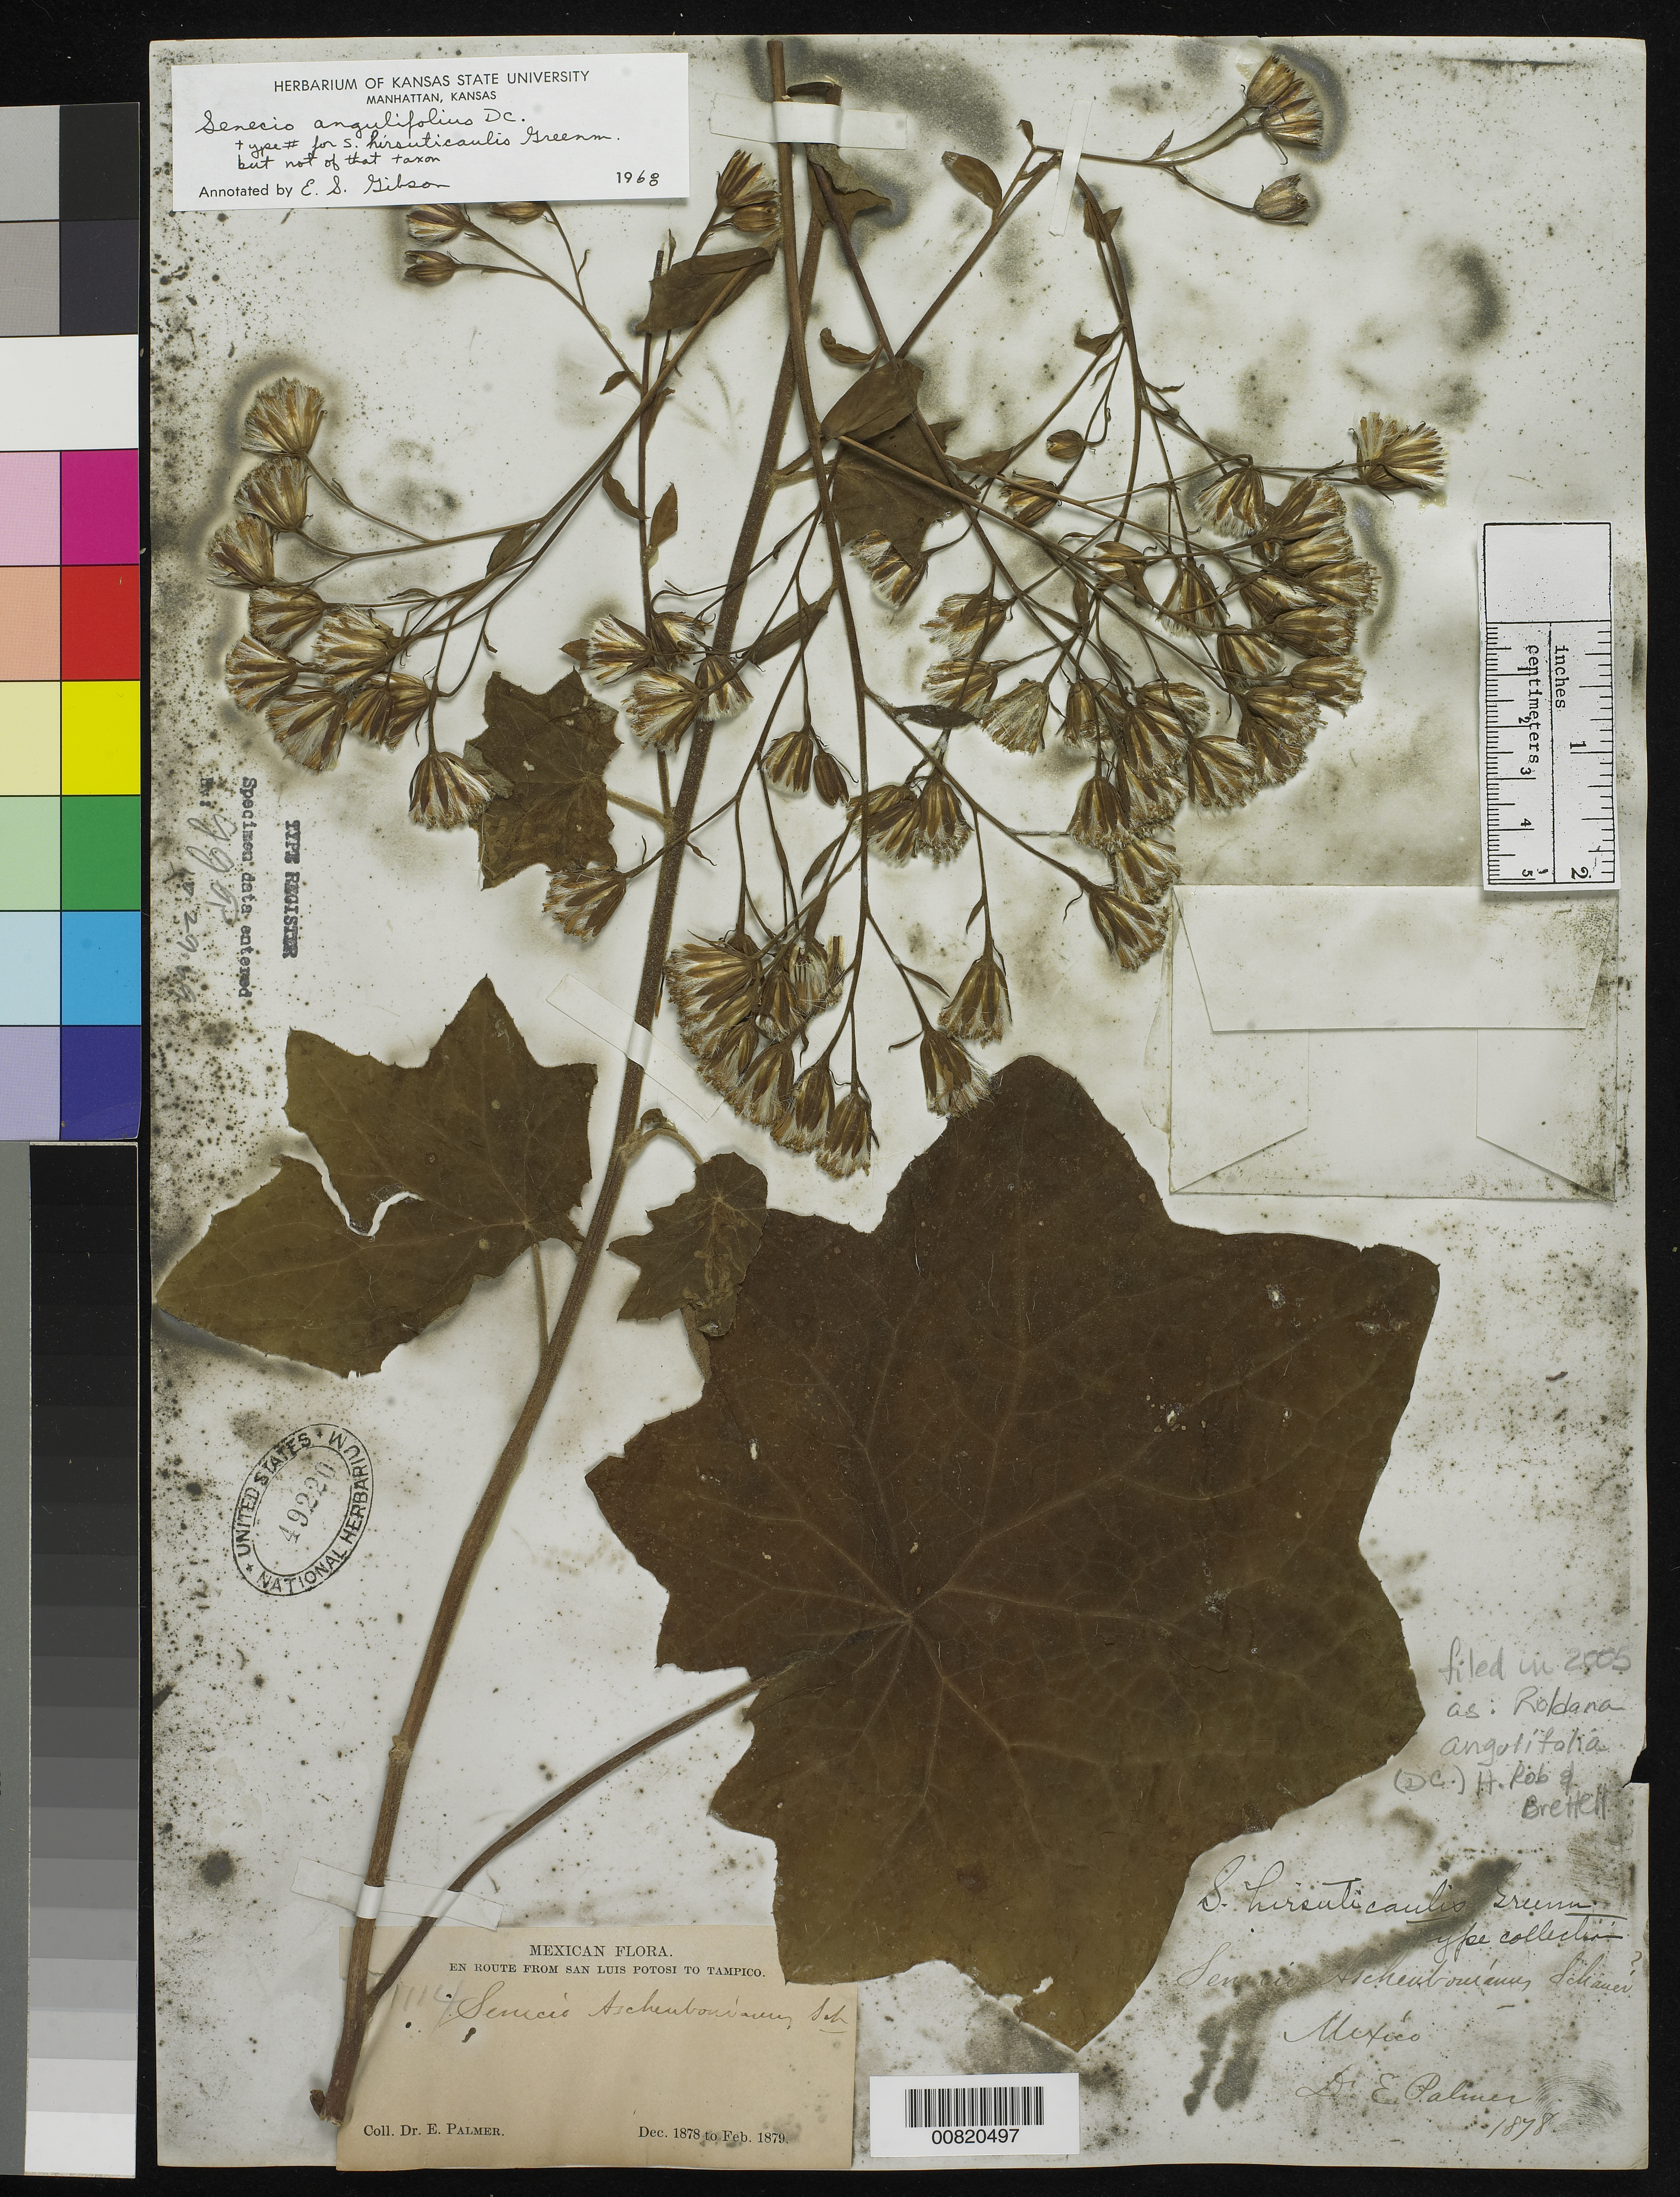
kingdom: Plantae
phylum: Tracheophyta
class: Magnoliopsida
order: Asterales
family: Asteraceae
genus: Roldana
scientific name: Roldana angulifolia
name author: (DC.) H. Rob. & Brettell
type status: Type Number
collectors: E. Palmer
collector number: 1114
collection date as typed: Dec 1878 to -- Feb 1879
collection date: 1878-12/1879-02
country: Mexico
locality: En route from San Luis Potosí to Tampico, Tamaulipas.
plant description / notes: Annotated as "type collection" of Senecio hirsuticaulis Greenm. "Type # for S. hirsuticaulis Greenm. but not of that taxon" (E. S. Gilson 1968). "Wrong number? From descr., this can't be Greenman's species" (SFB '42). Removed from Type Herbarium 14 Sep 1978.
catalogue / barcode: US 49220